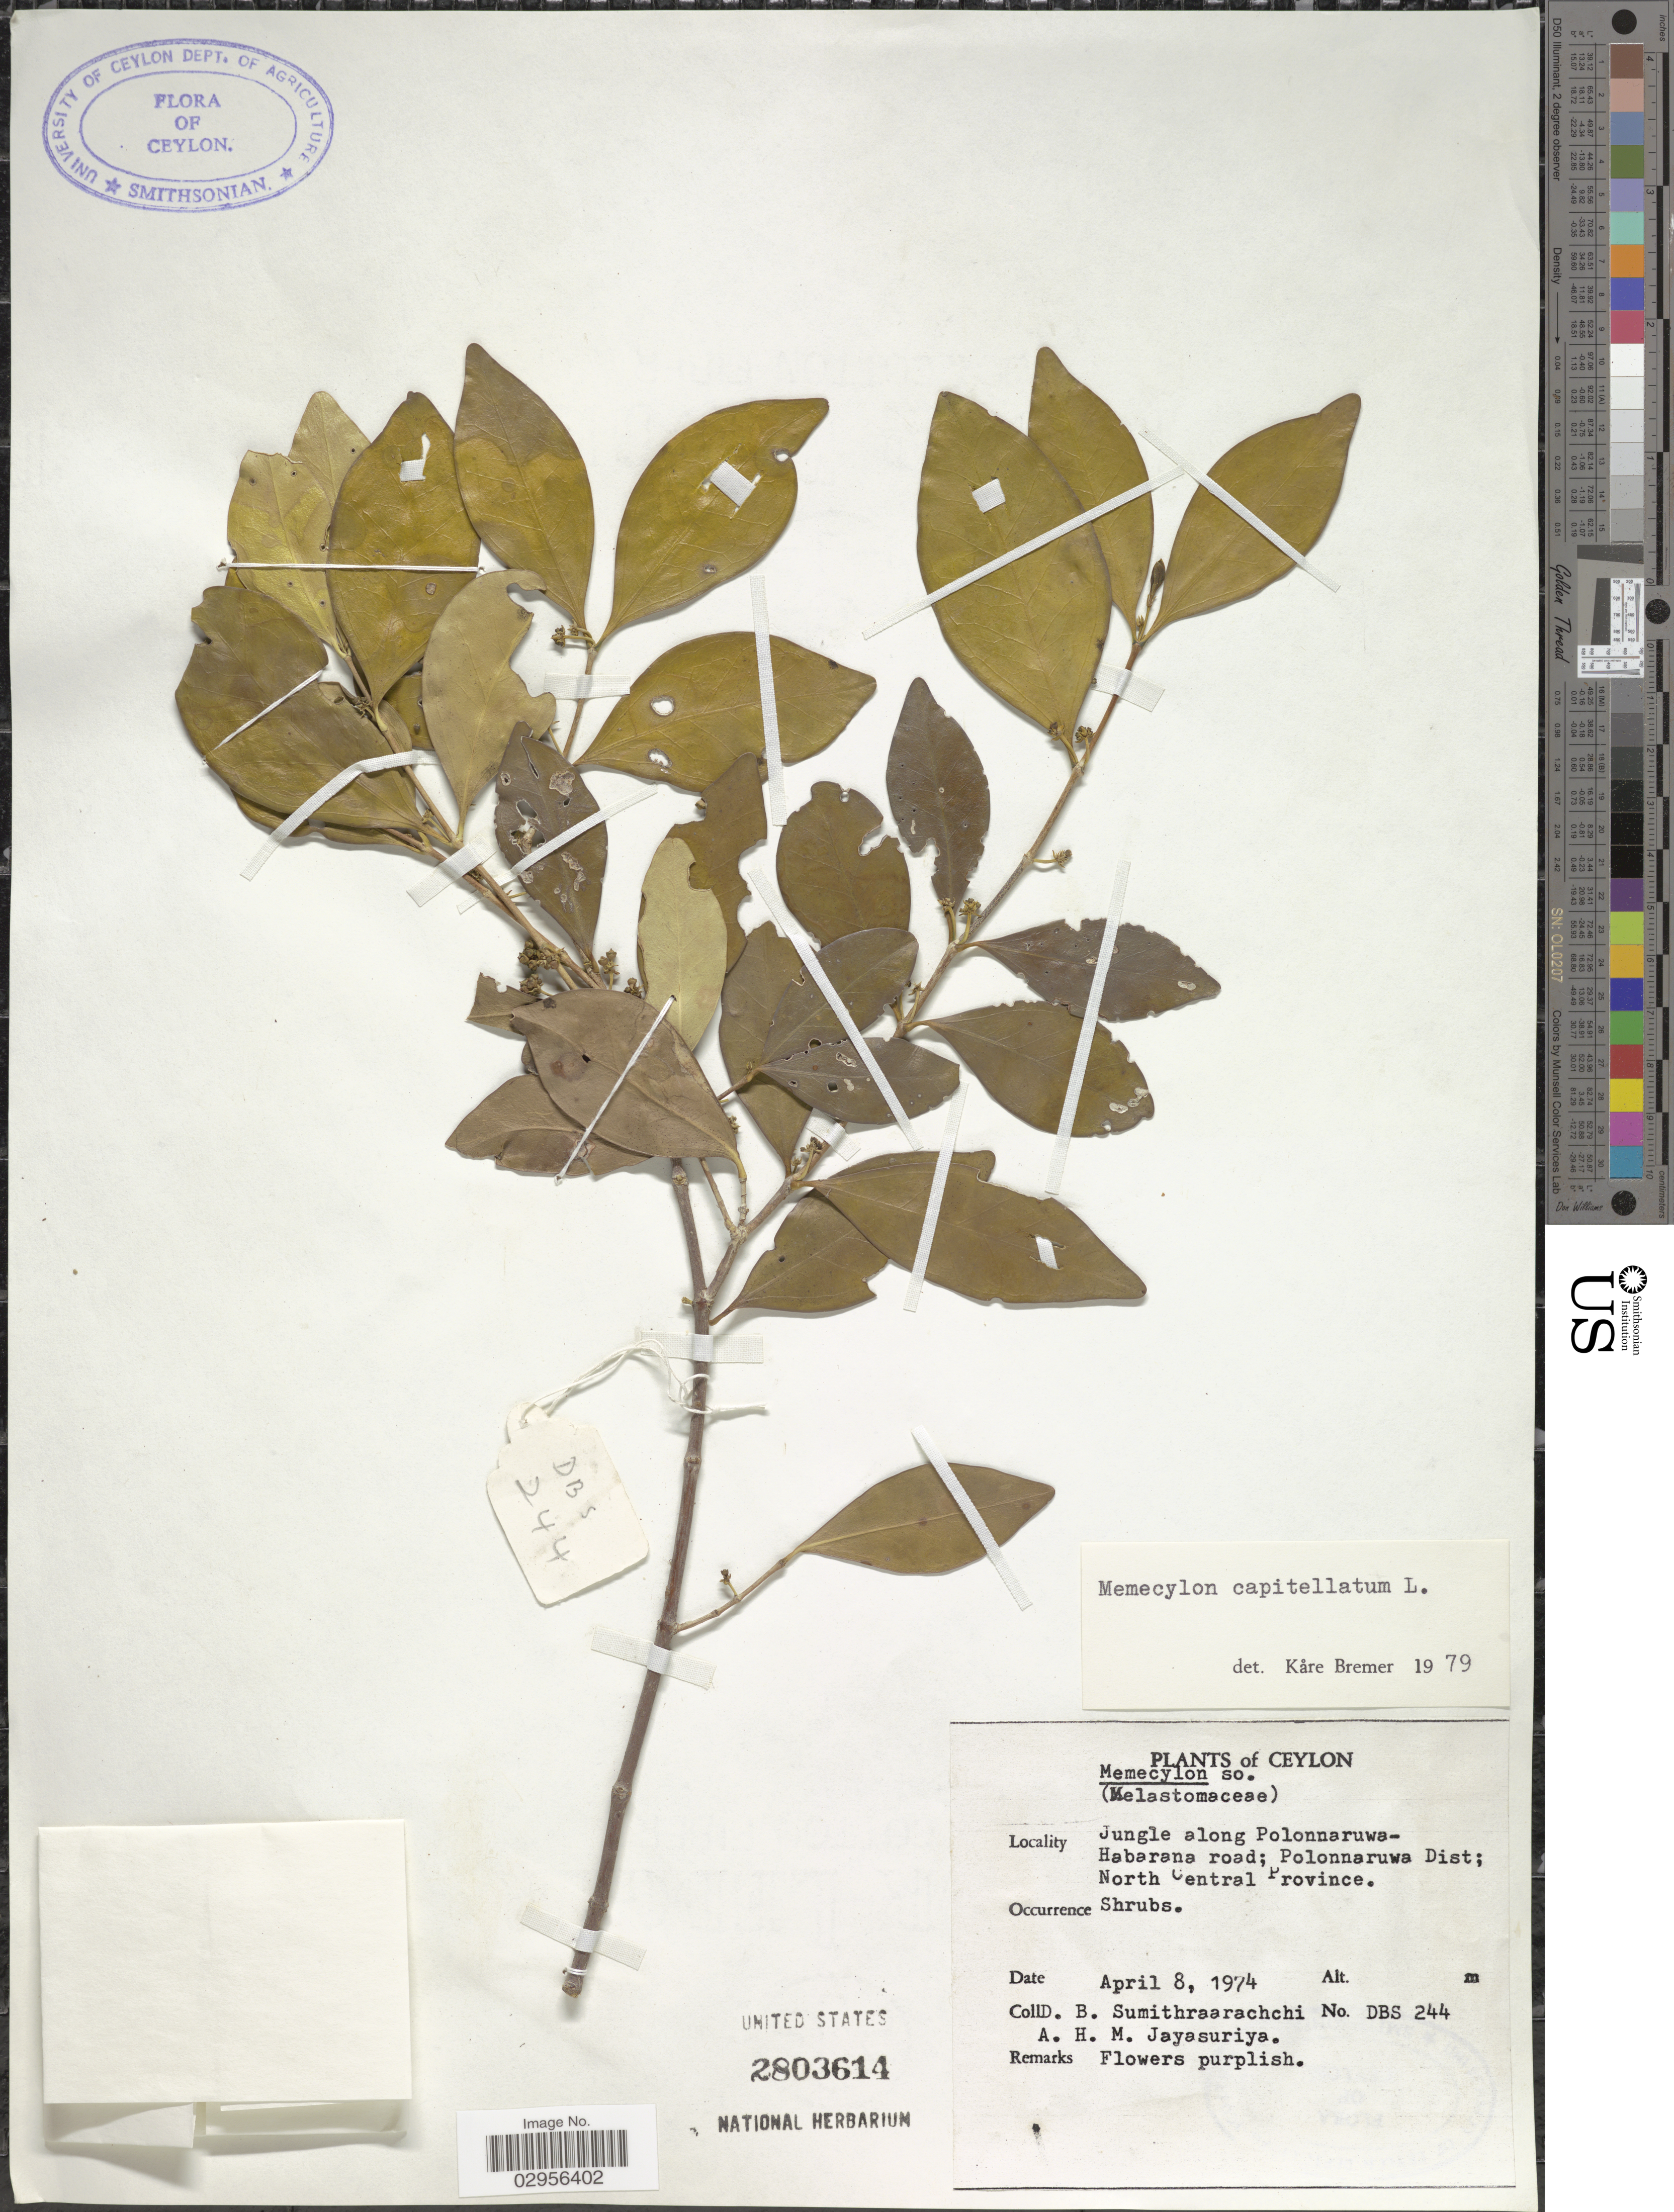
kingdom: Plantae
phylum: Tracheophyta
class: Magnoliopsida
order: Myrtales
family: Melastomataceae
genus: Memecylon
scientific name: Memecylon capitellatum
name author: L.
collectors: B. Sumithraarachchi & A. H. Jayasuriya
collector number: DBS 244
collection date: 1974-04-08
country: Sri Lanka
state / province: North Central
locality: Ceylon. Jungle along Polonnaruwa-Habarana road; Polonnaruwa Dist.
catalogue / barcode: US 2803614